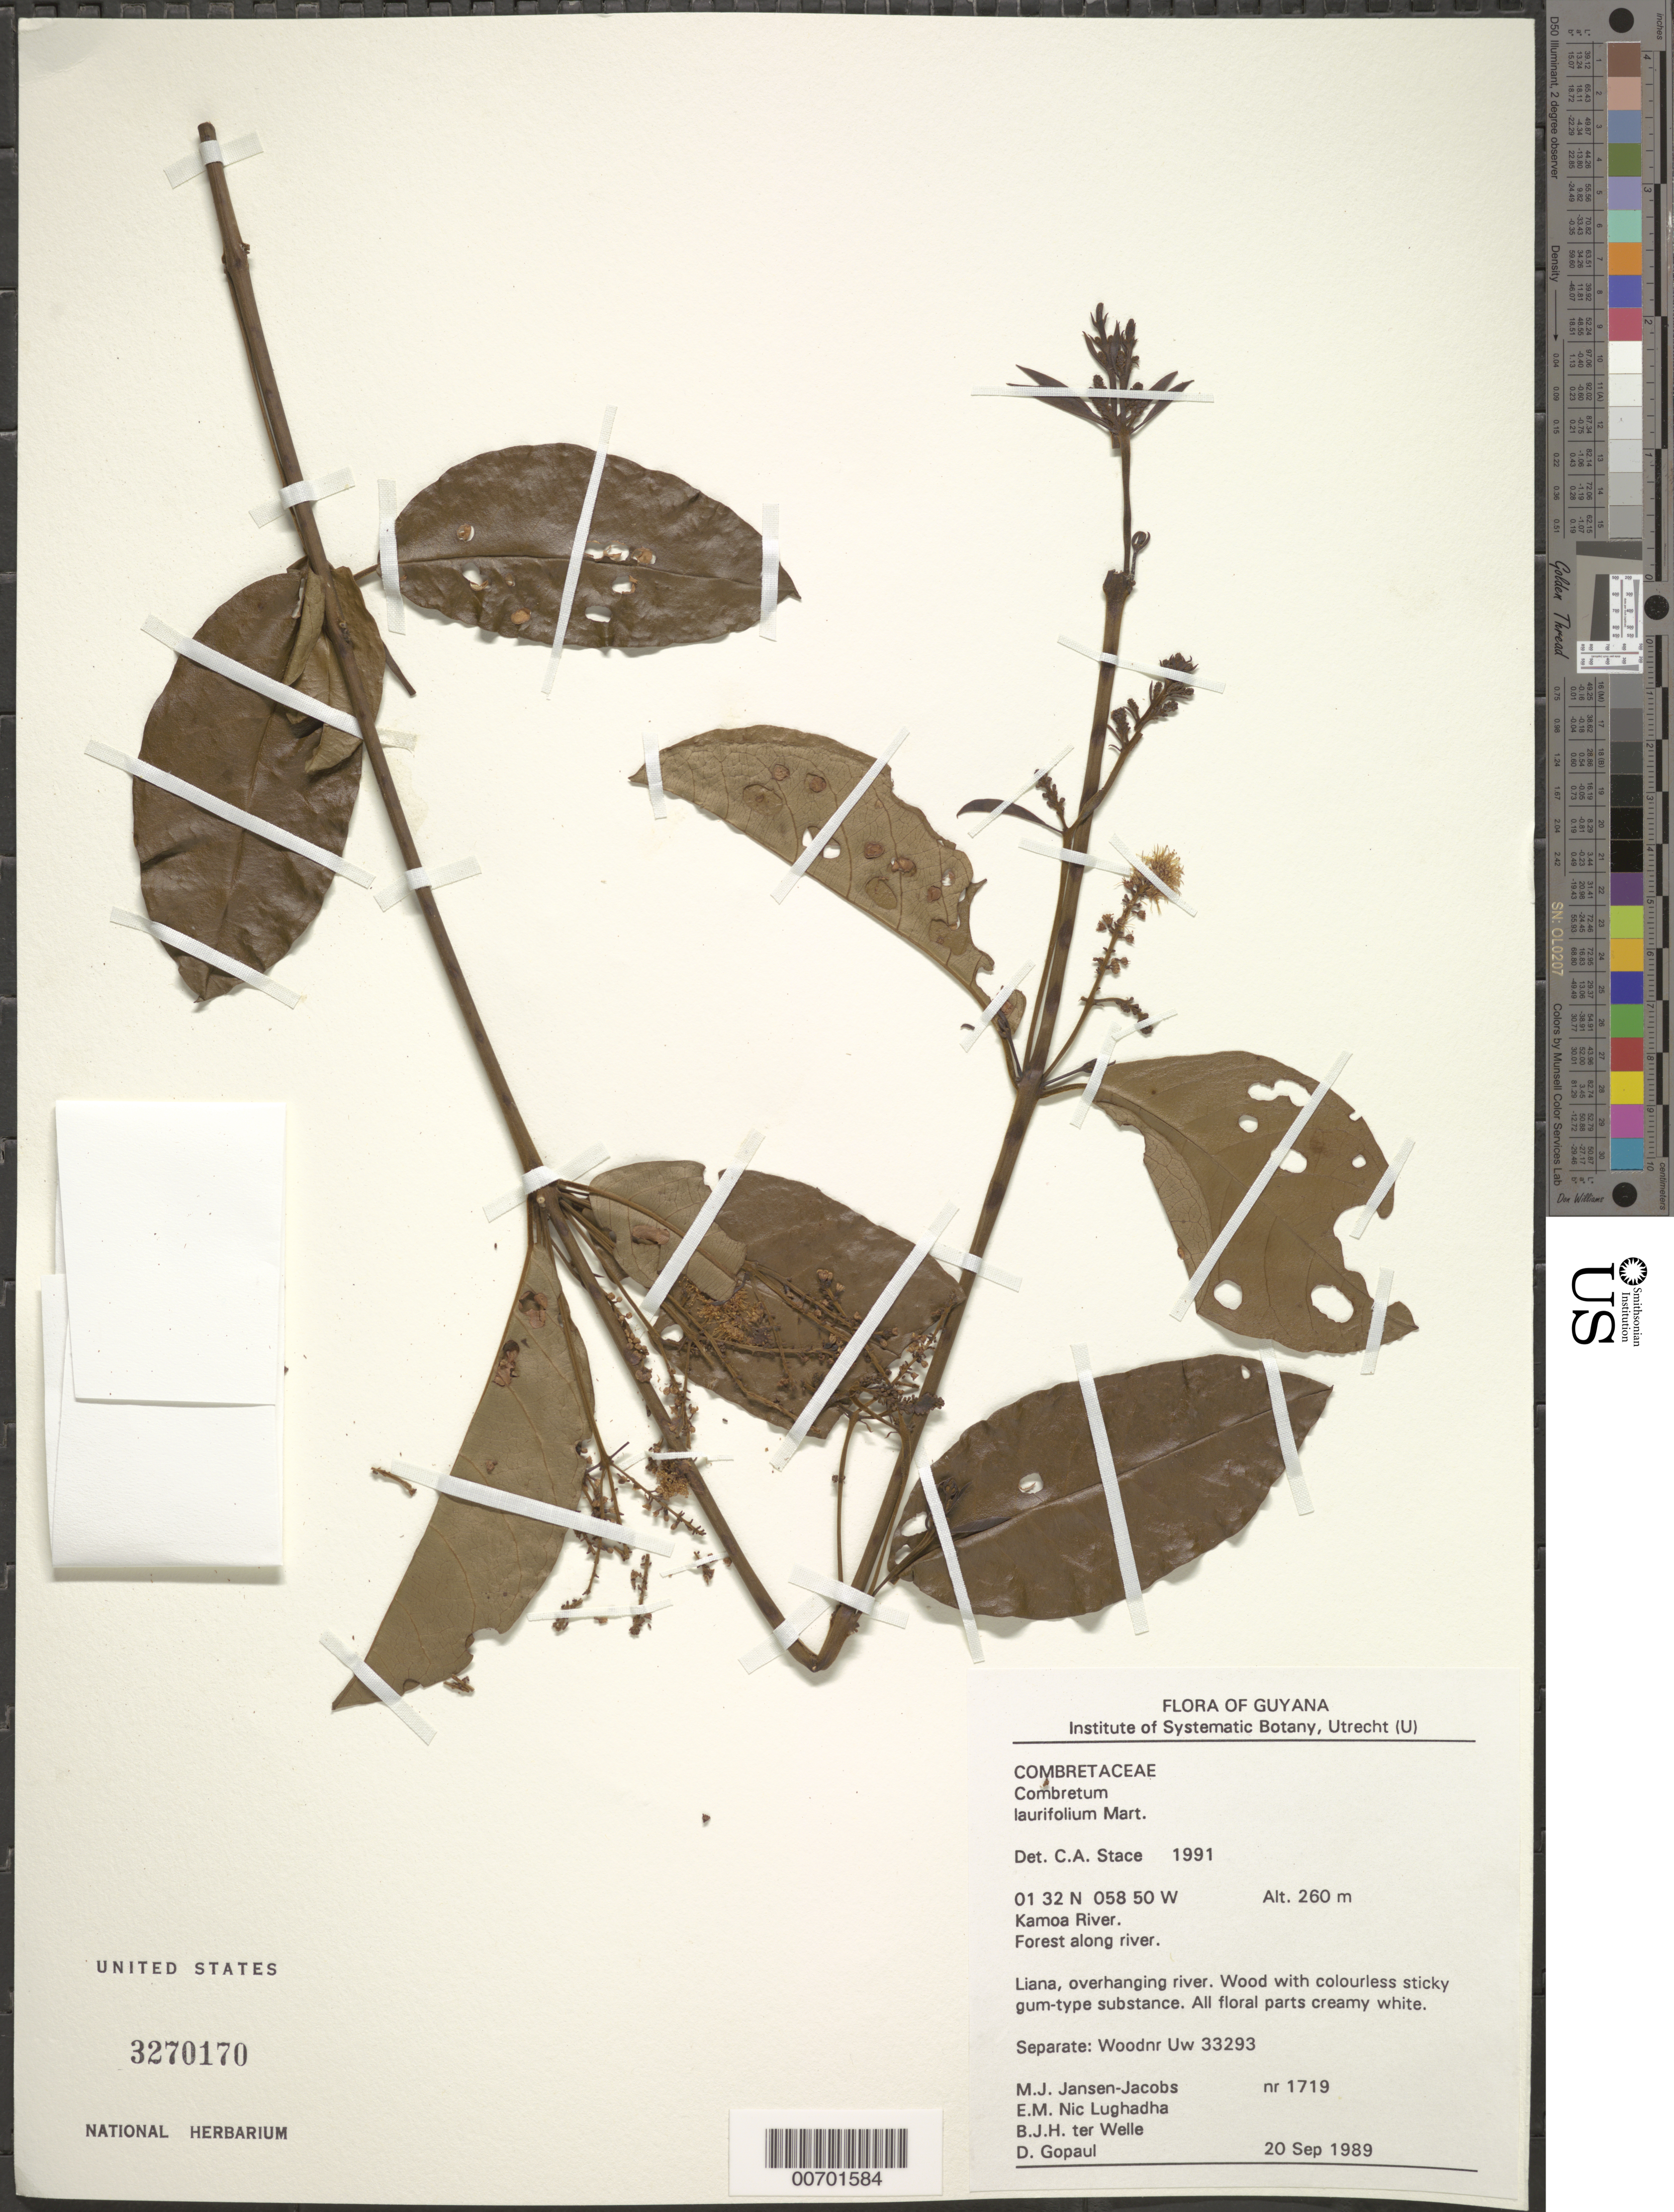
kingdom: Plantae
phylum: Tracheophyta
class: Magnoliopsida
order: Myrtales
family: Combretaceae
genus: Combretum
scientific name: Combretum laurifolium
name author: Mart.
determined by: Stace, C. A.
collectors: M. J. Jansen-Jacobs, E. Nic Lughadha, B. Welle & D. Gopaul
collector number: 1719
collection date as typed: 20-Sep-89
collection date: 1989-09-20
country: Guyana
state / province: U. Takutu-U. Essequibo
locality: Kamoa River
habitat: Forest along river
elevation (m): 260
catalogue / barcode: US 3270170